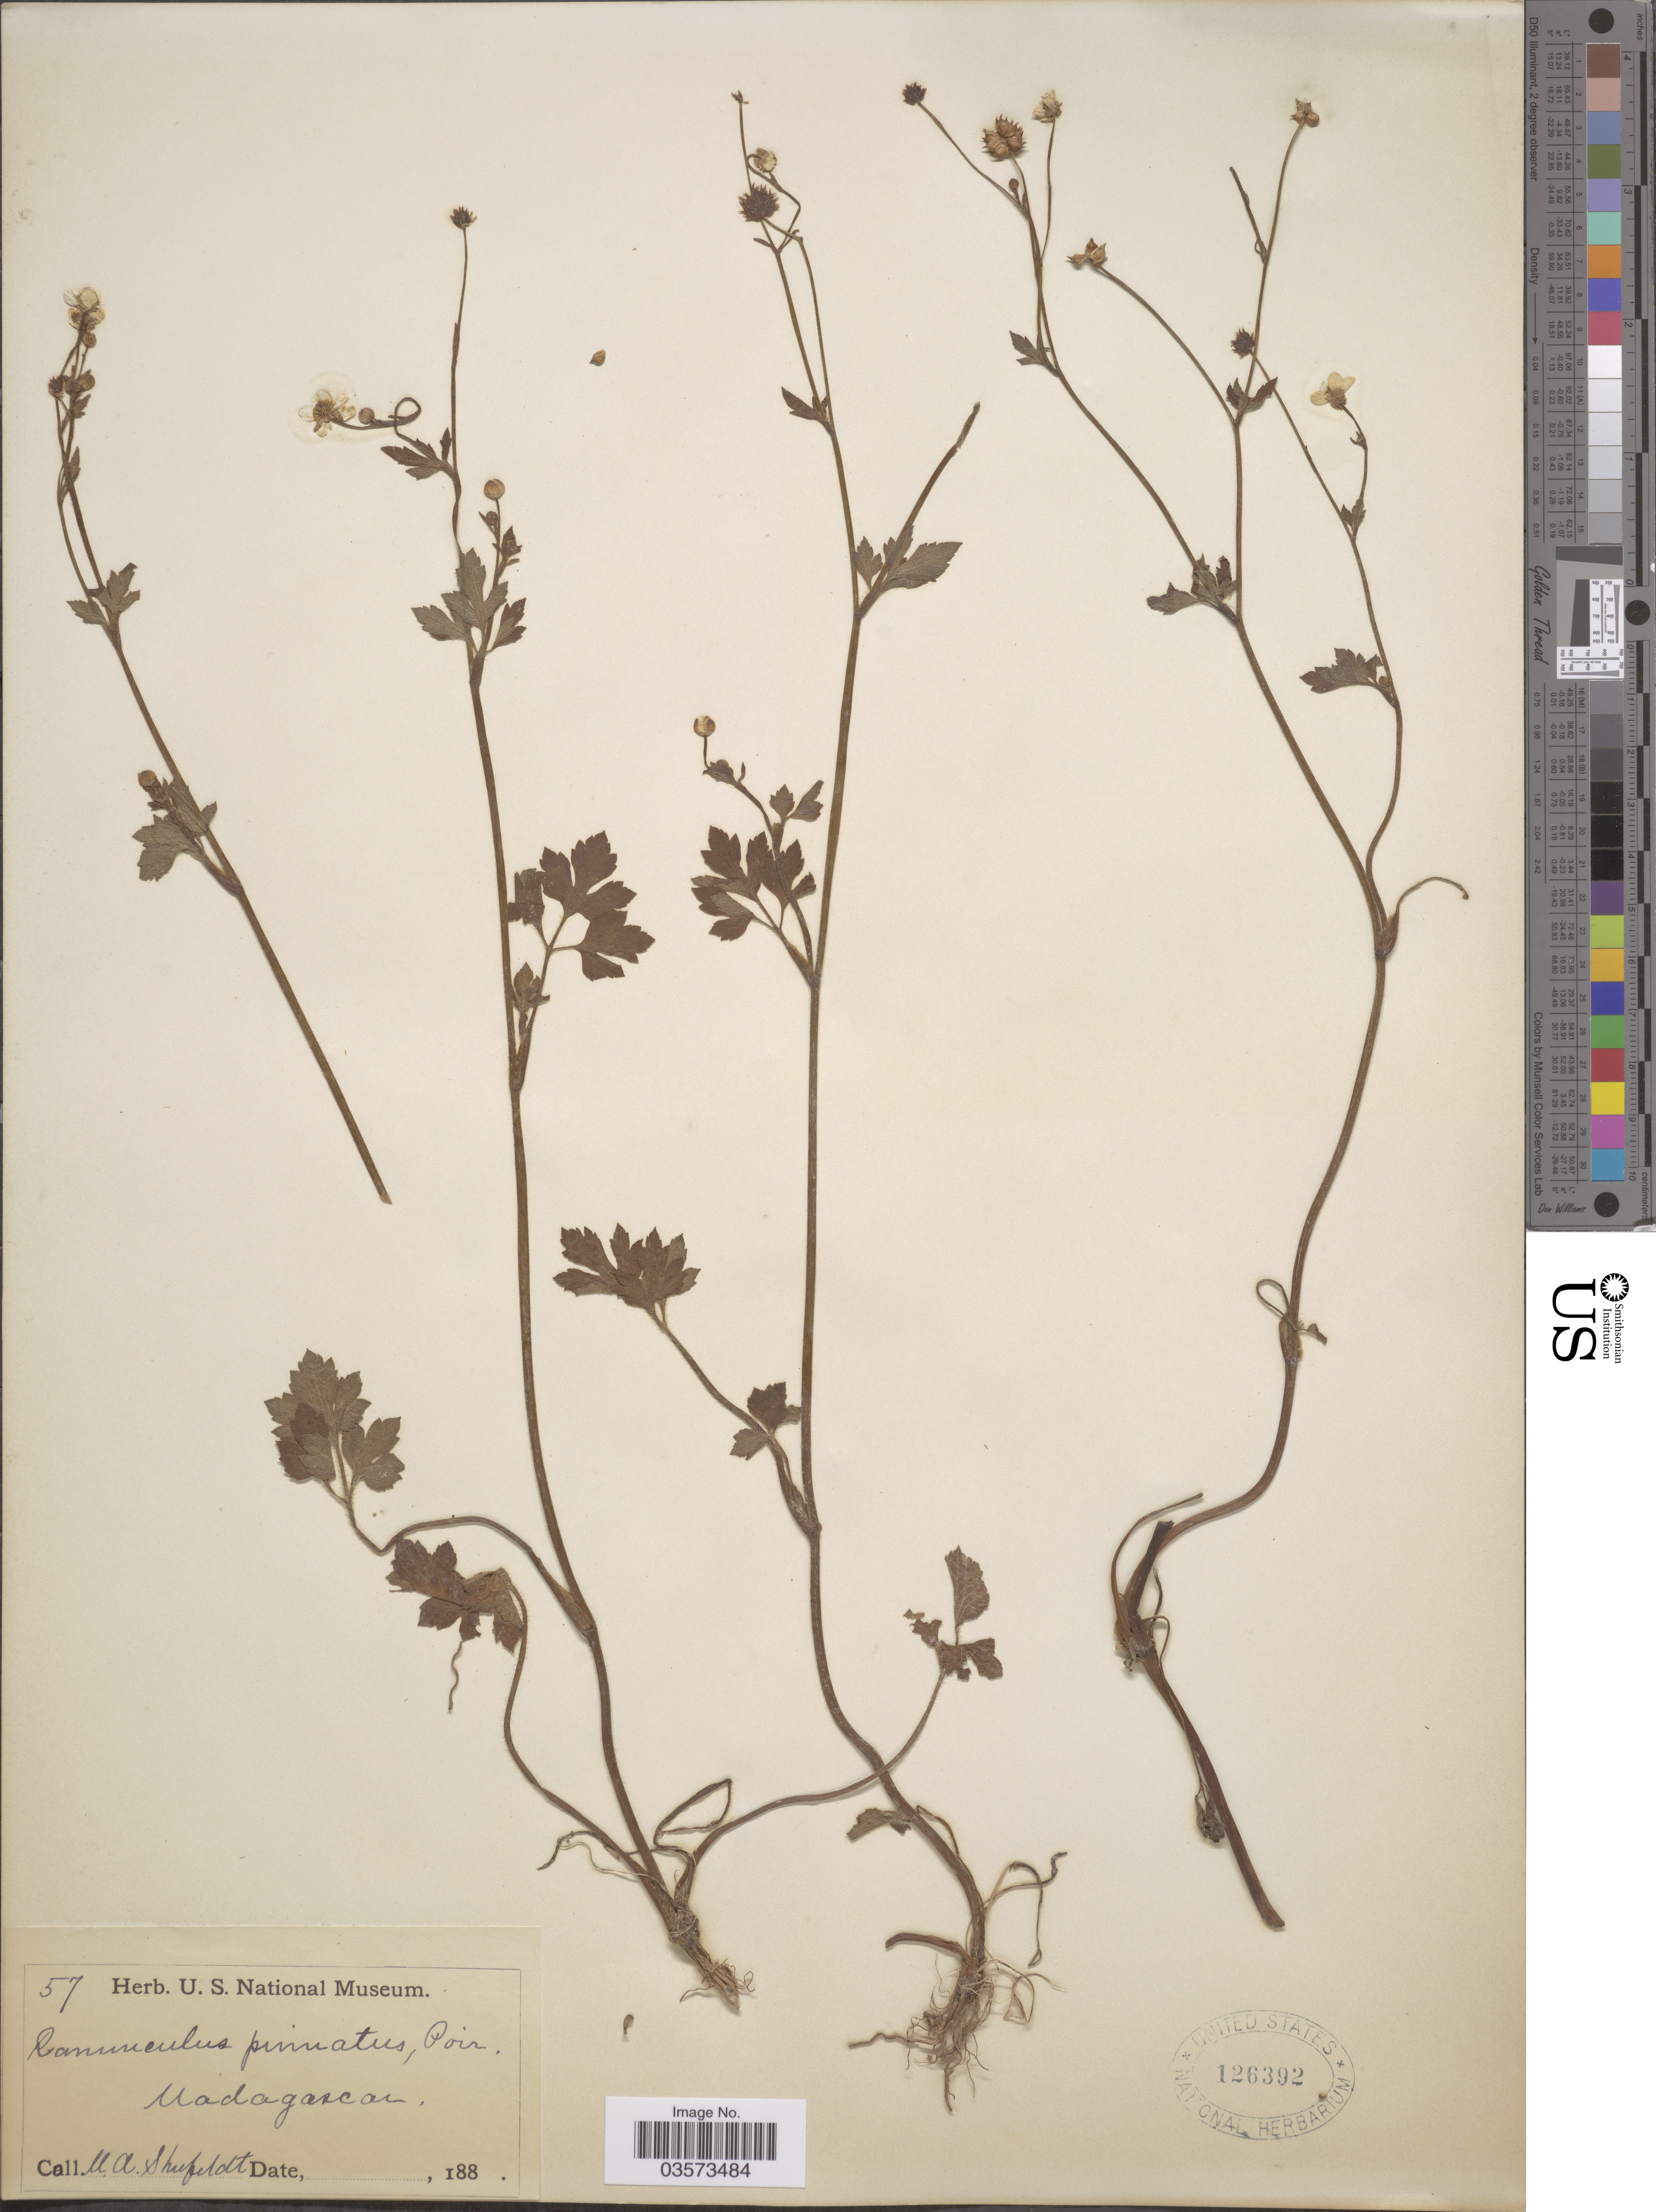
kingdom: Plantae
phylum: Tracheophyta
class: Magnoliopsida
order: Ranunculales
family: Ranunculaceae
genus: Ranunculus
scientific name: Ranunculus pinnatus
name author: Poir.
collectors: M. Shufeldt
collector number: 57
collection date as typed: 188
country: Madagascar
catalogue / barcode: US 126392